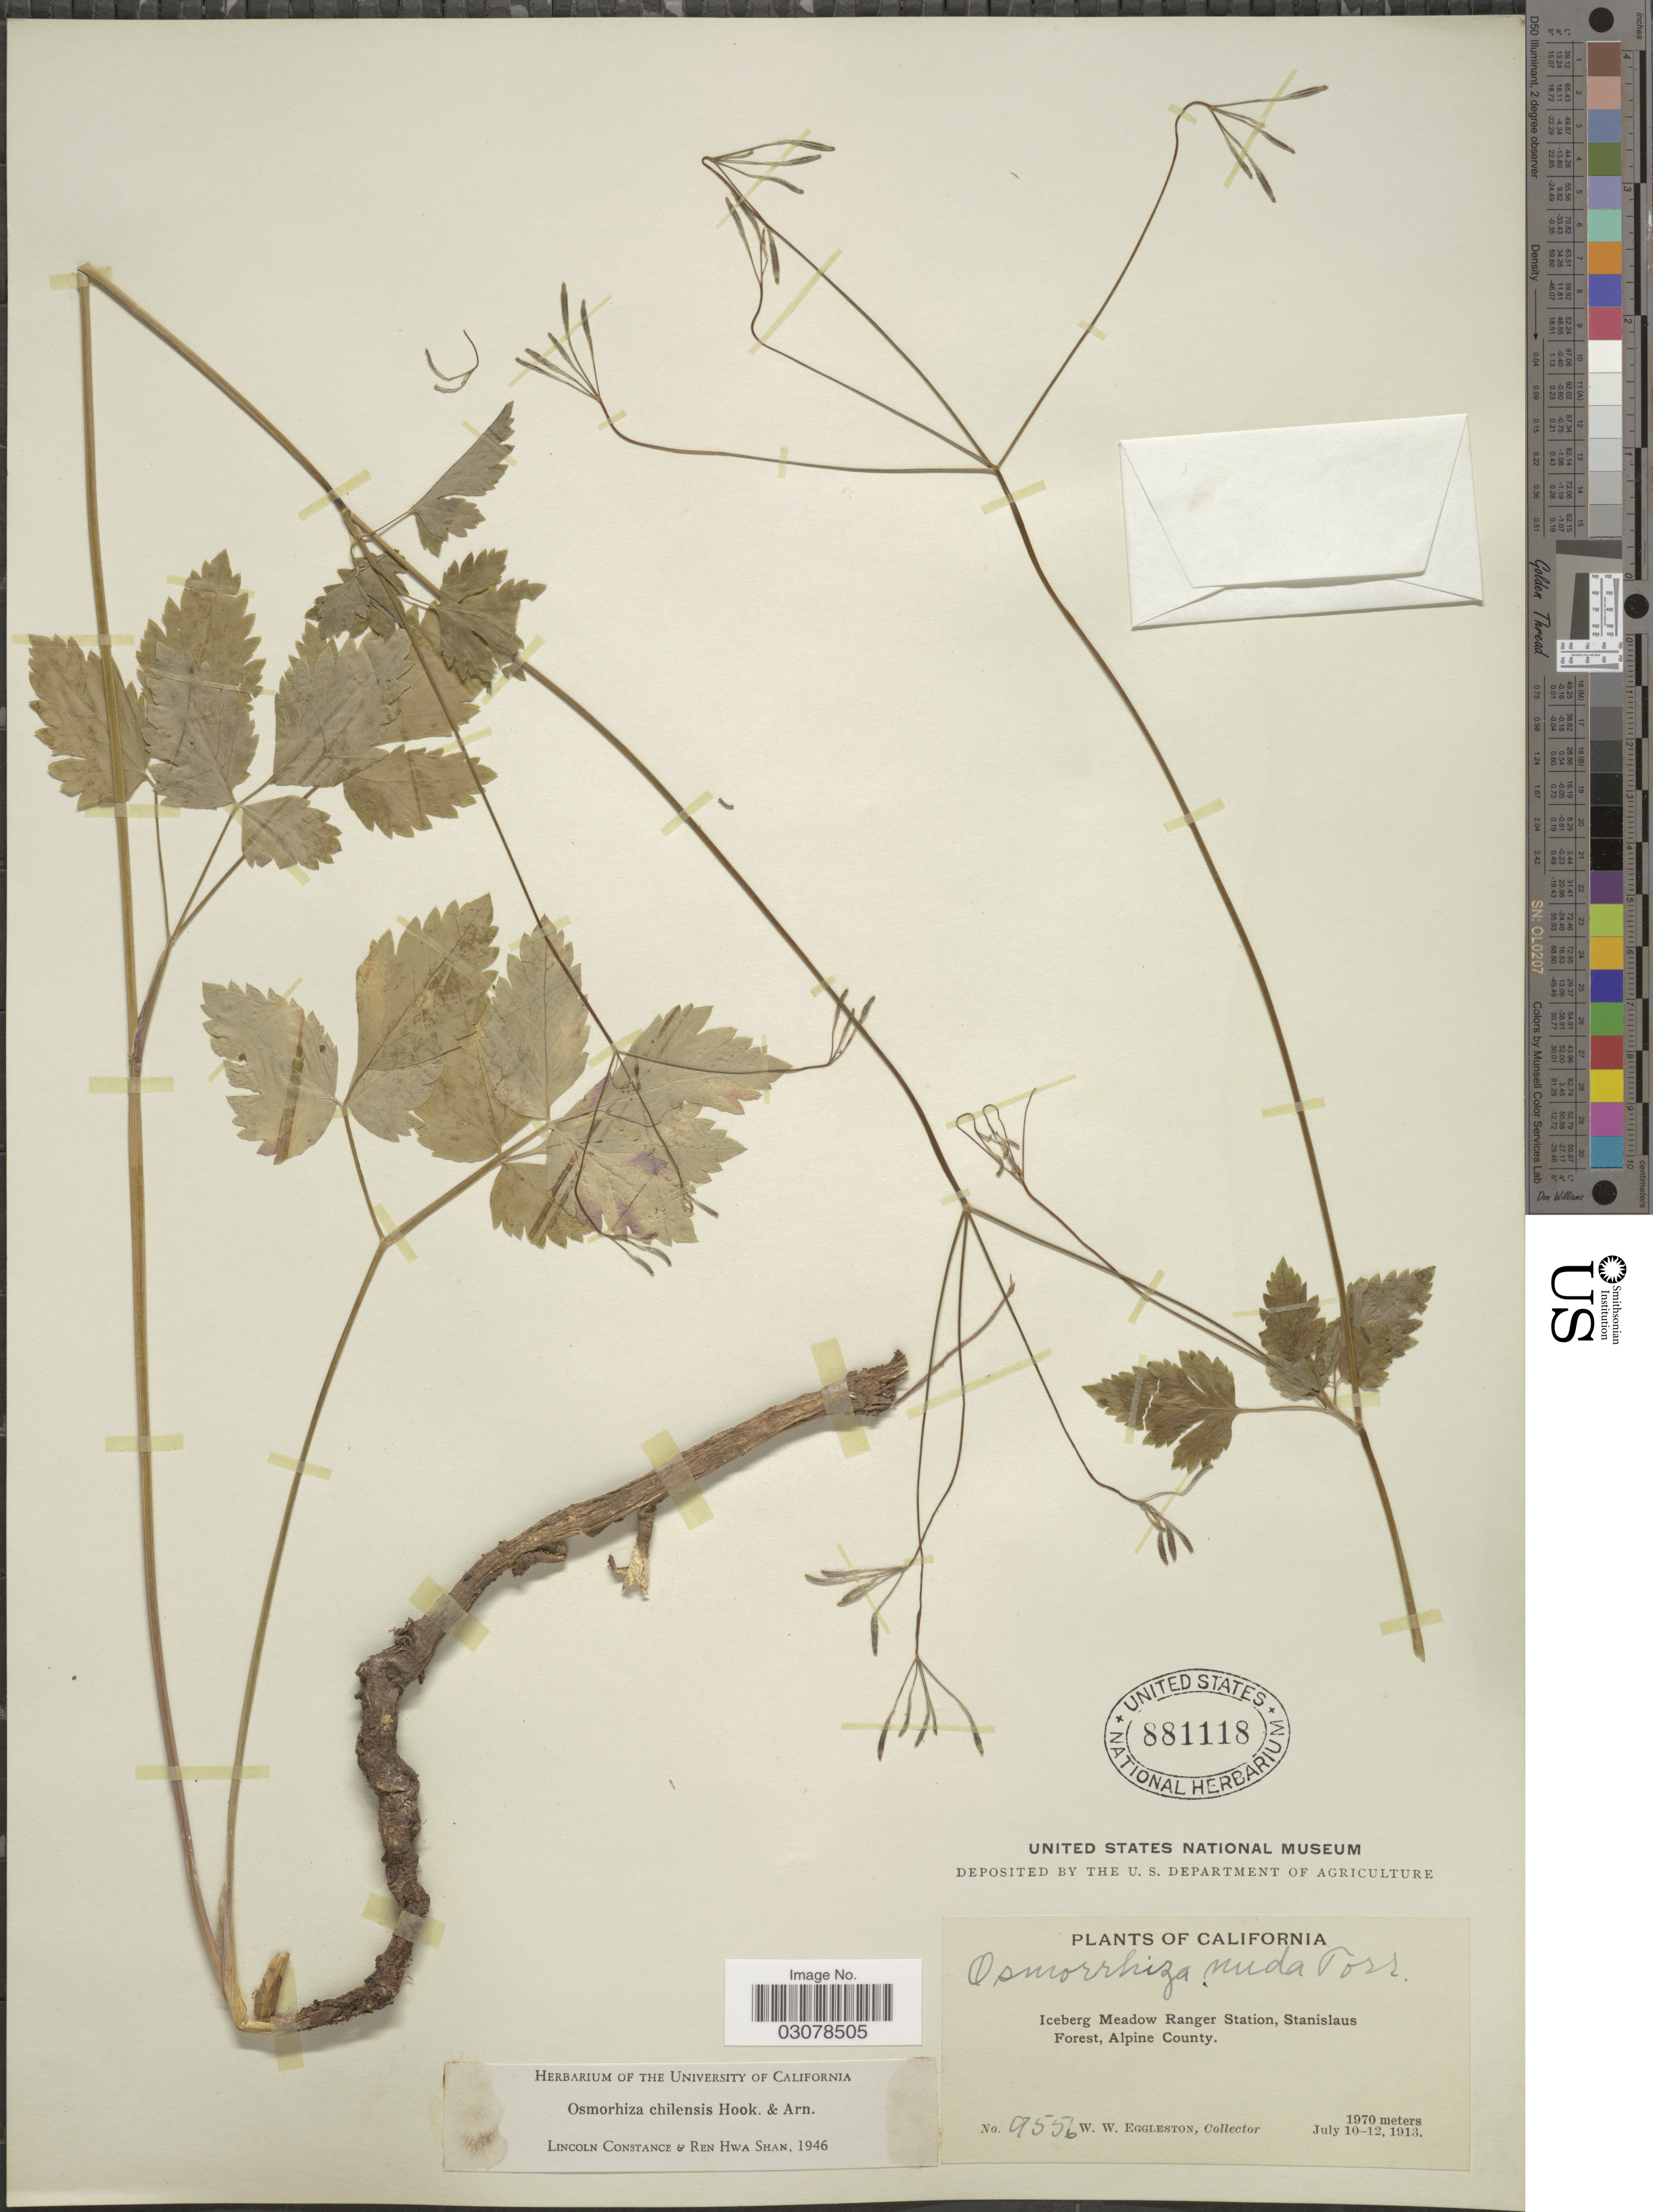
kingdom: Plantae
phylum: Tracheophyta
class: Magnoliopsida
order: Apiales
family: Apiaceae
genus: Osmorhiza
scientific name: Osmorhiza chilensis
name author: Hook. & Arn.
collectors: W. W. Eggleston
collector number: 9556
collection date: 1913-07-10/1913-07-12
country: United States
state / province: California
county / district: Alpine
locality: Iceberg Meadow Ranger Station, Stanislaus Forest, Alpine County.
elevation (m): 1970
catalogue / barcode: US 881118